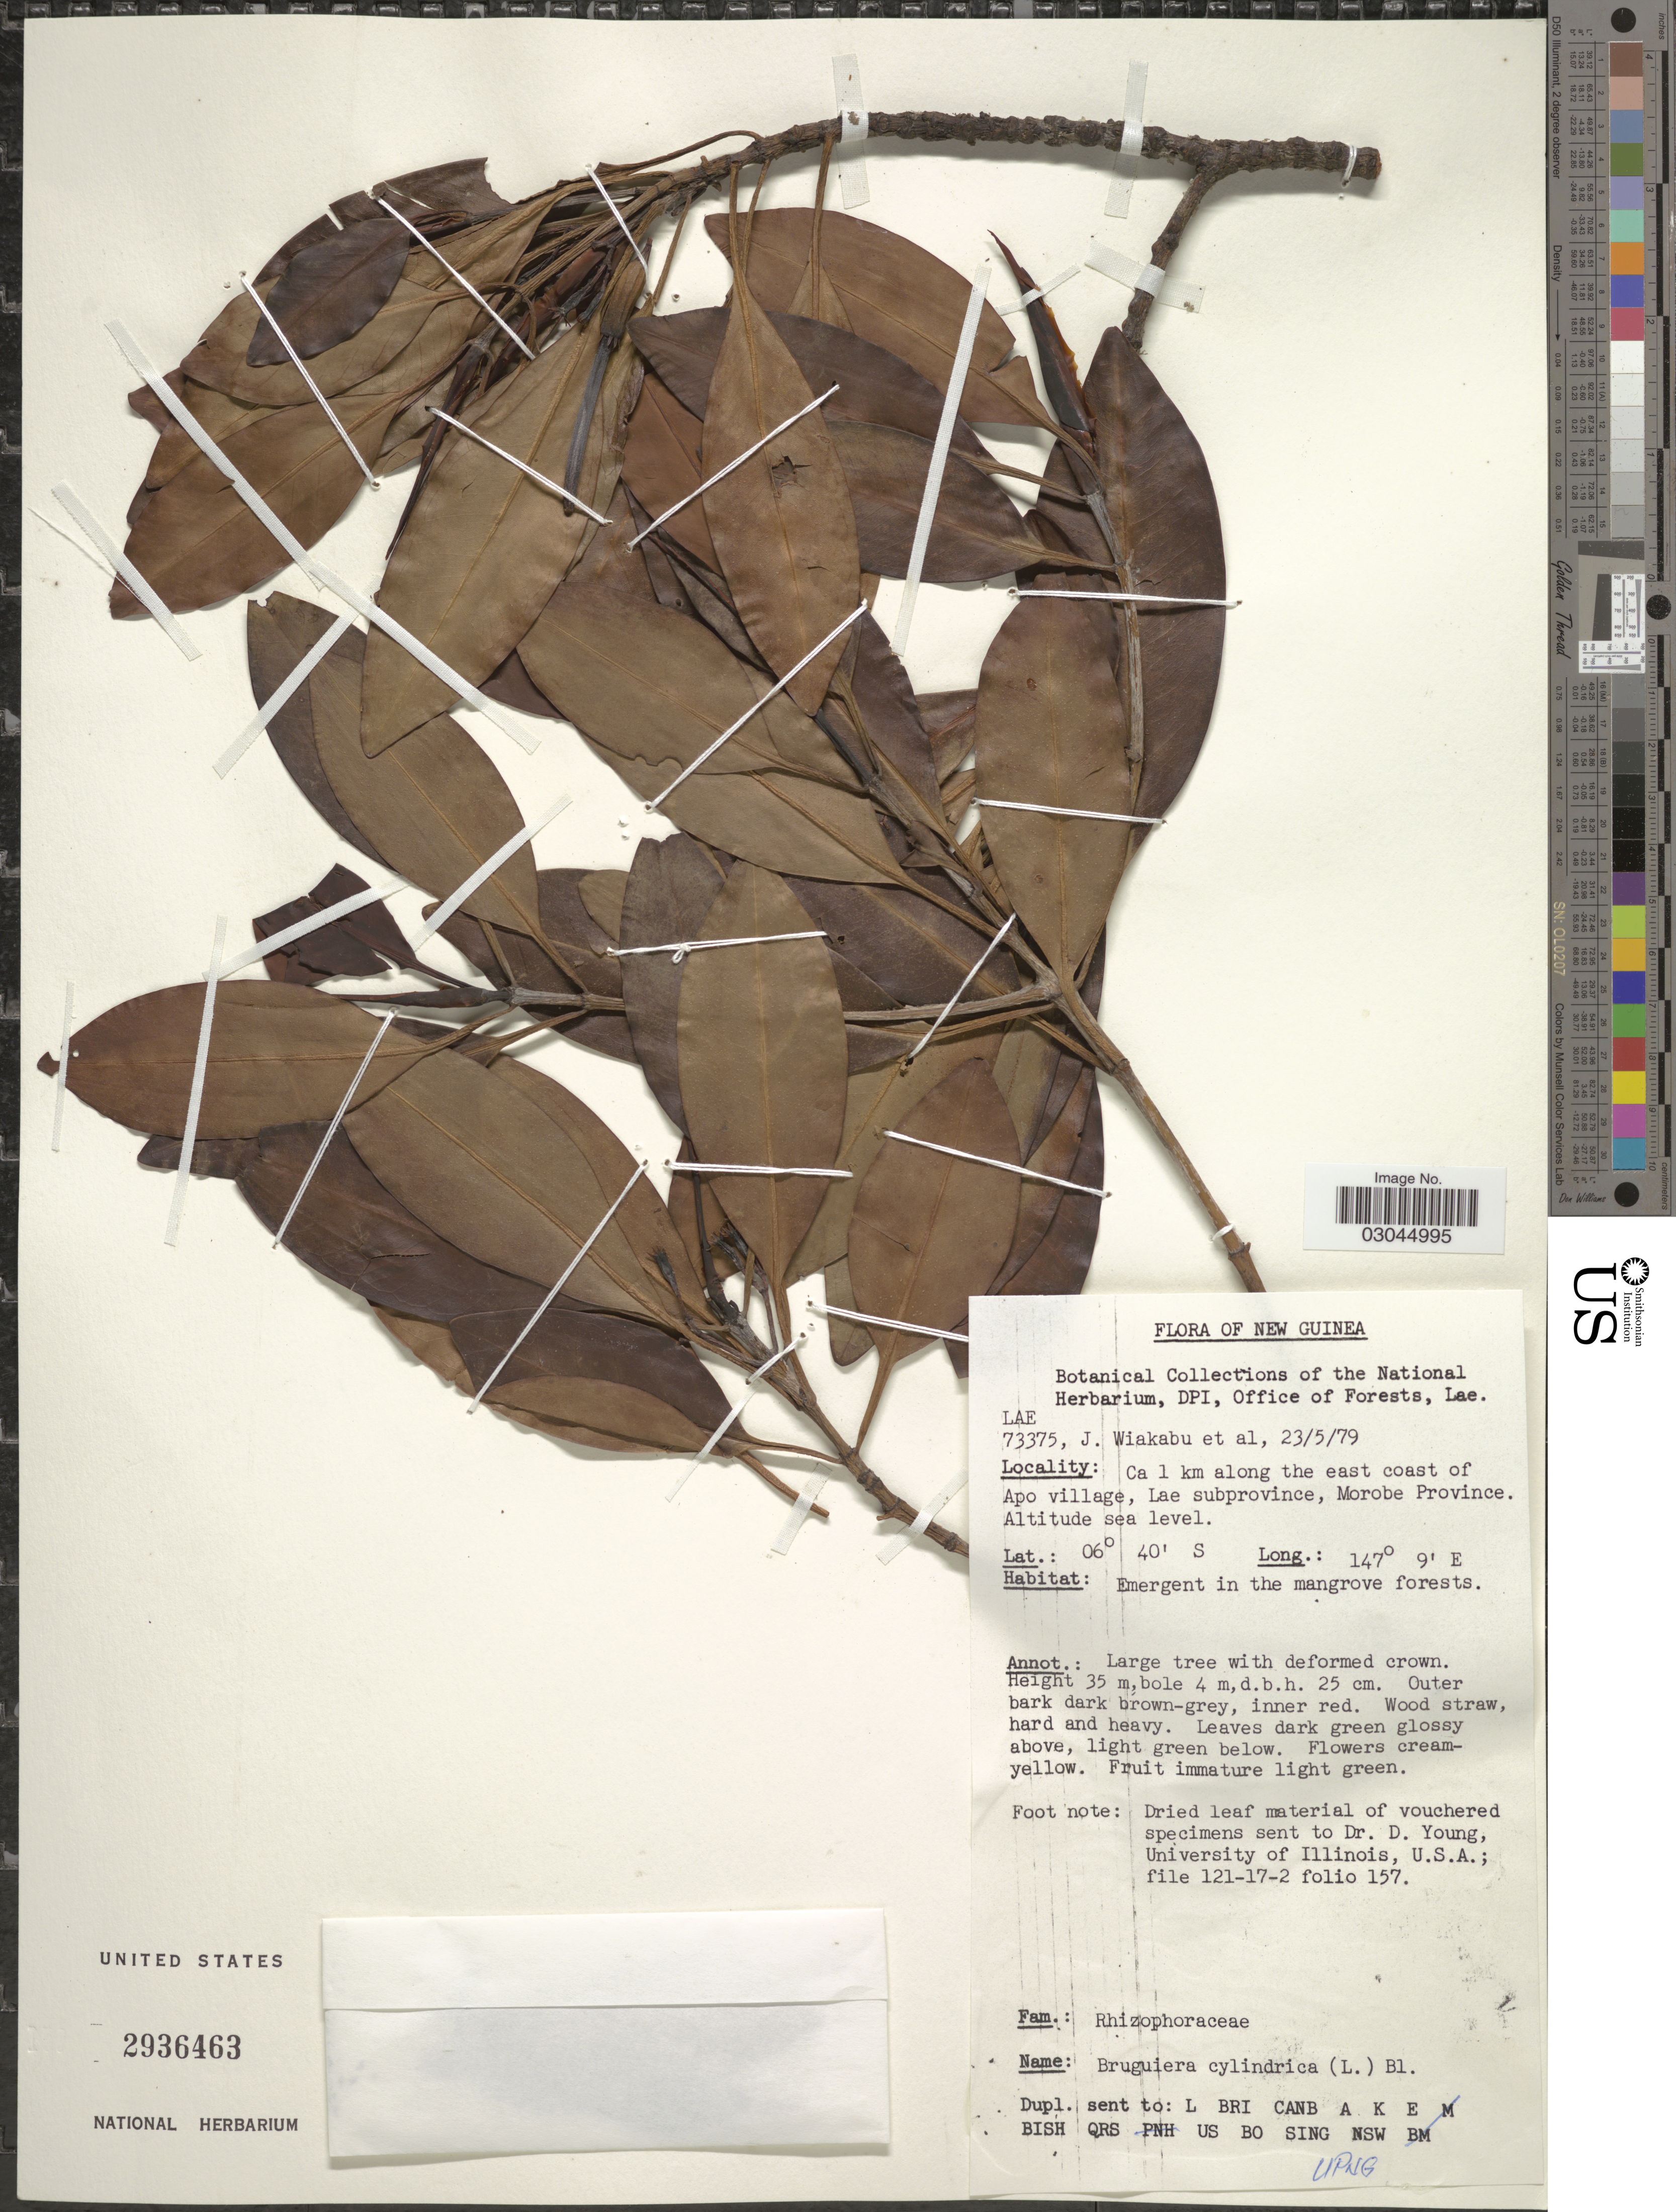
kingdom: Plantae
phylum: Tracheophyta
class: Magnoliopsida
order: Malpighiales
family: Rhizophoraceae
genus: Bruguiera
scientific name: Bruguiera cylindrica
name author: (L.) Blume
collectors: J. Wiakabu & et al.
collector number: LAE 73375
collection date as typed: Transcribed d/m/y: 23/5/79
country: Papua New Guinea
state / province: Morobe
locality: New Guinea, Ca 1 km along the east coast of Apo village, Lae subprovince, Morobe Province.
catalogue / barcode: US 2936463